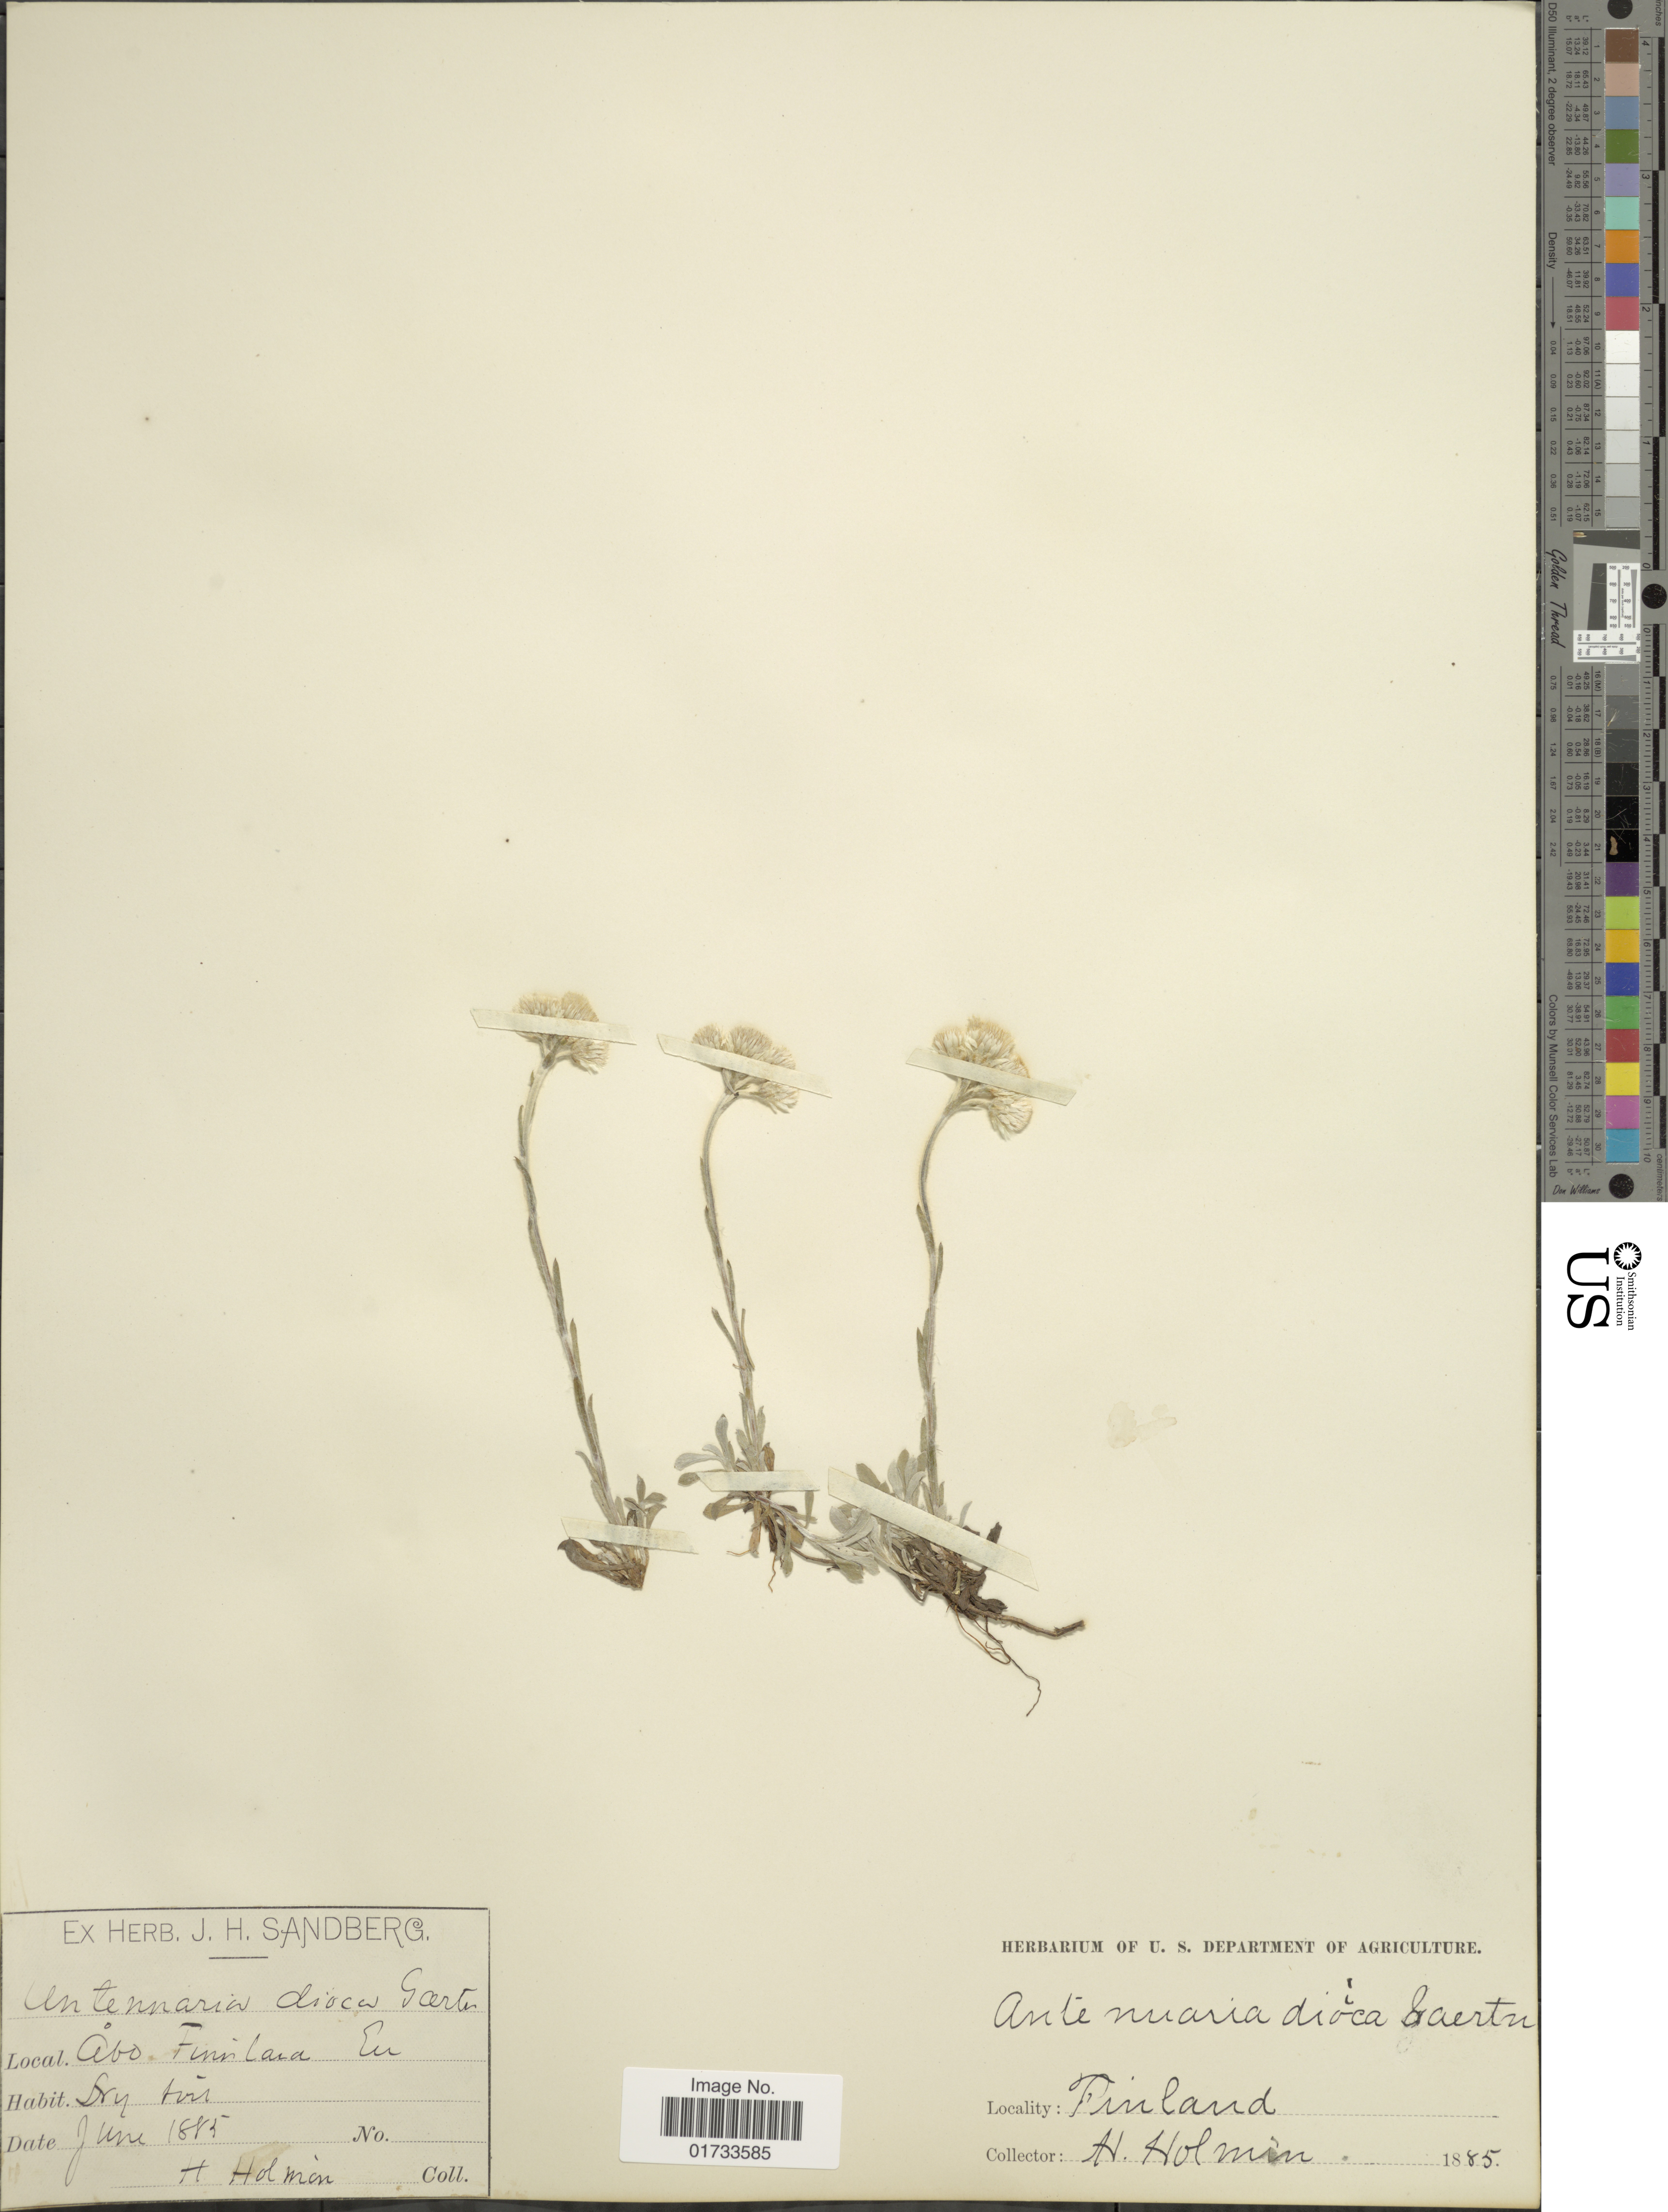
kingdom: Plantae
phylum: Tracheophyta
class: Magnoliopsida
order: Asterales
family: Asteraceae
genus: Antennaria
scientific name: Antennaria dioica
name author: (L.) Gaertn.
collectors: H. Holmin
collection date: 1885-06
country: Finland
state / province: Varsinais-Suomi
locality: Åbo [Turku]